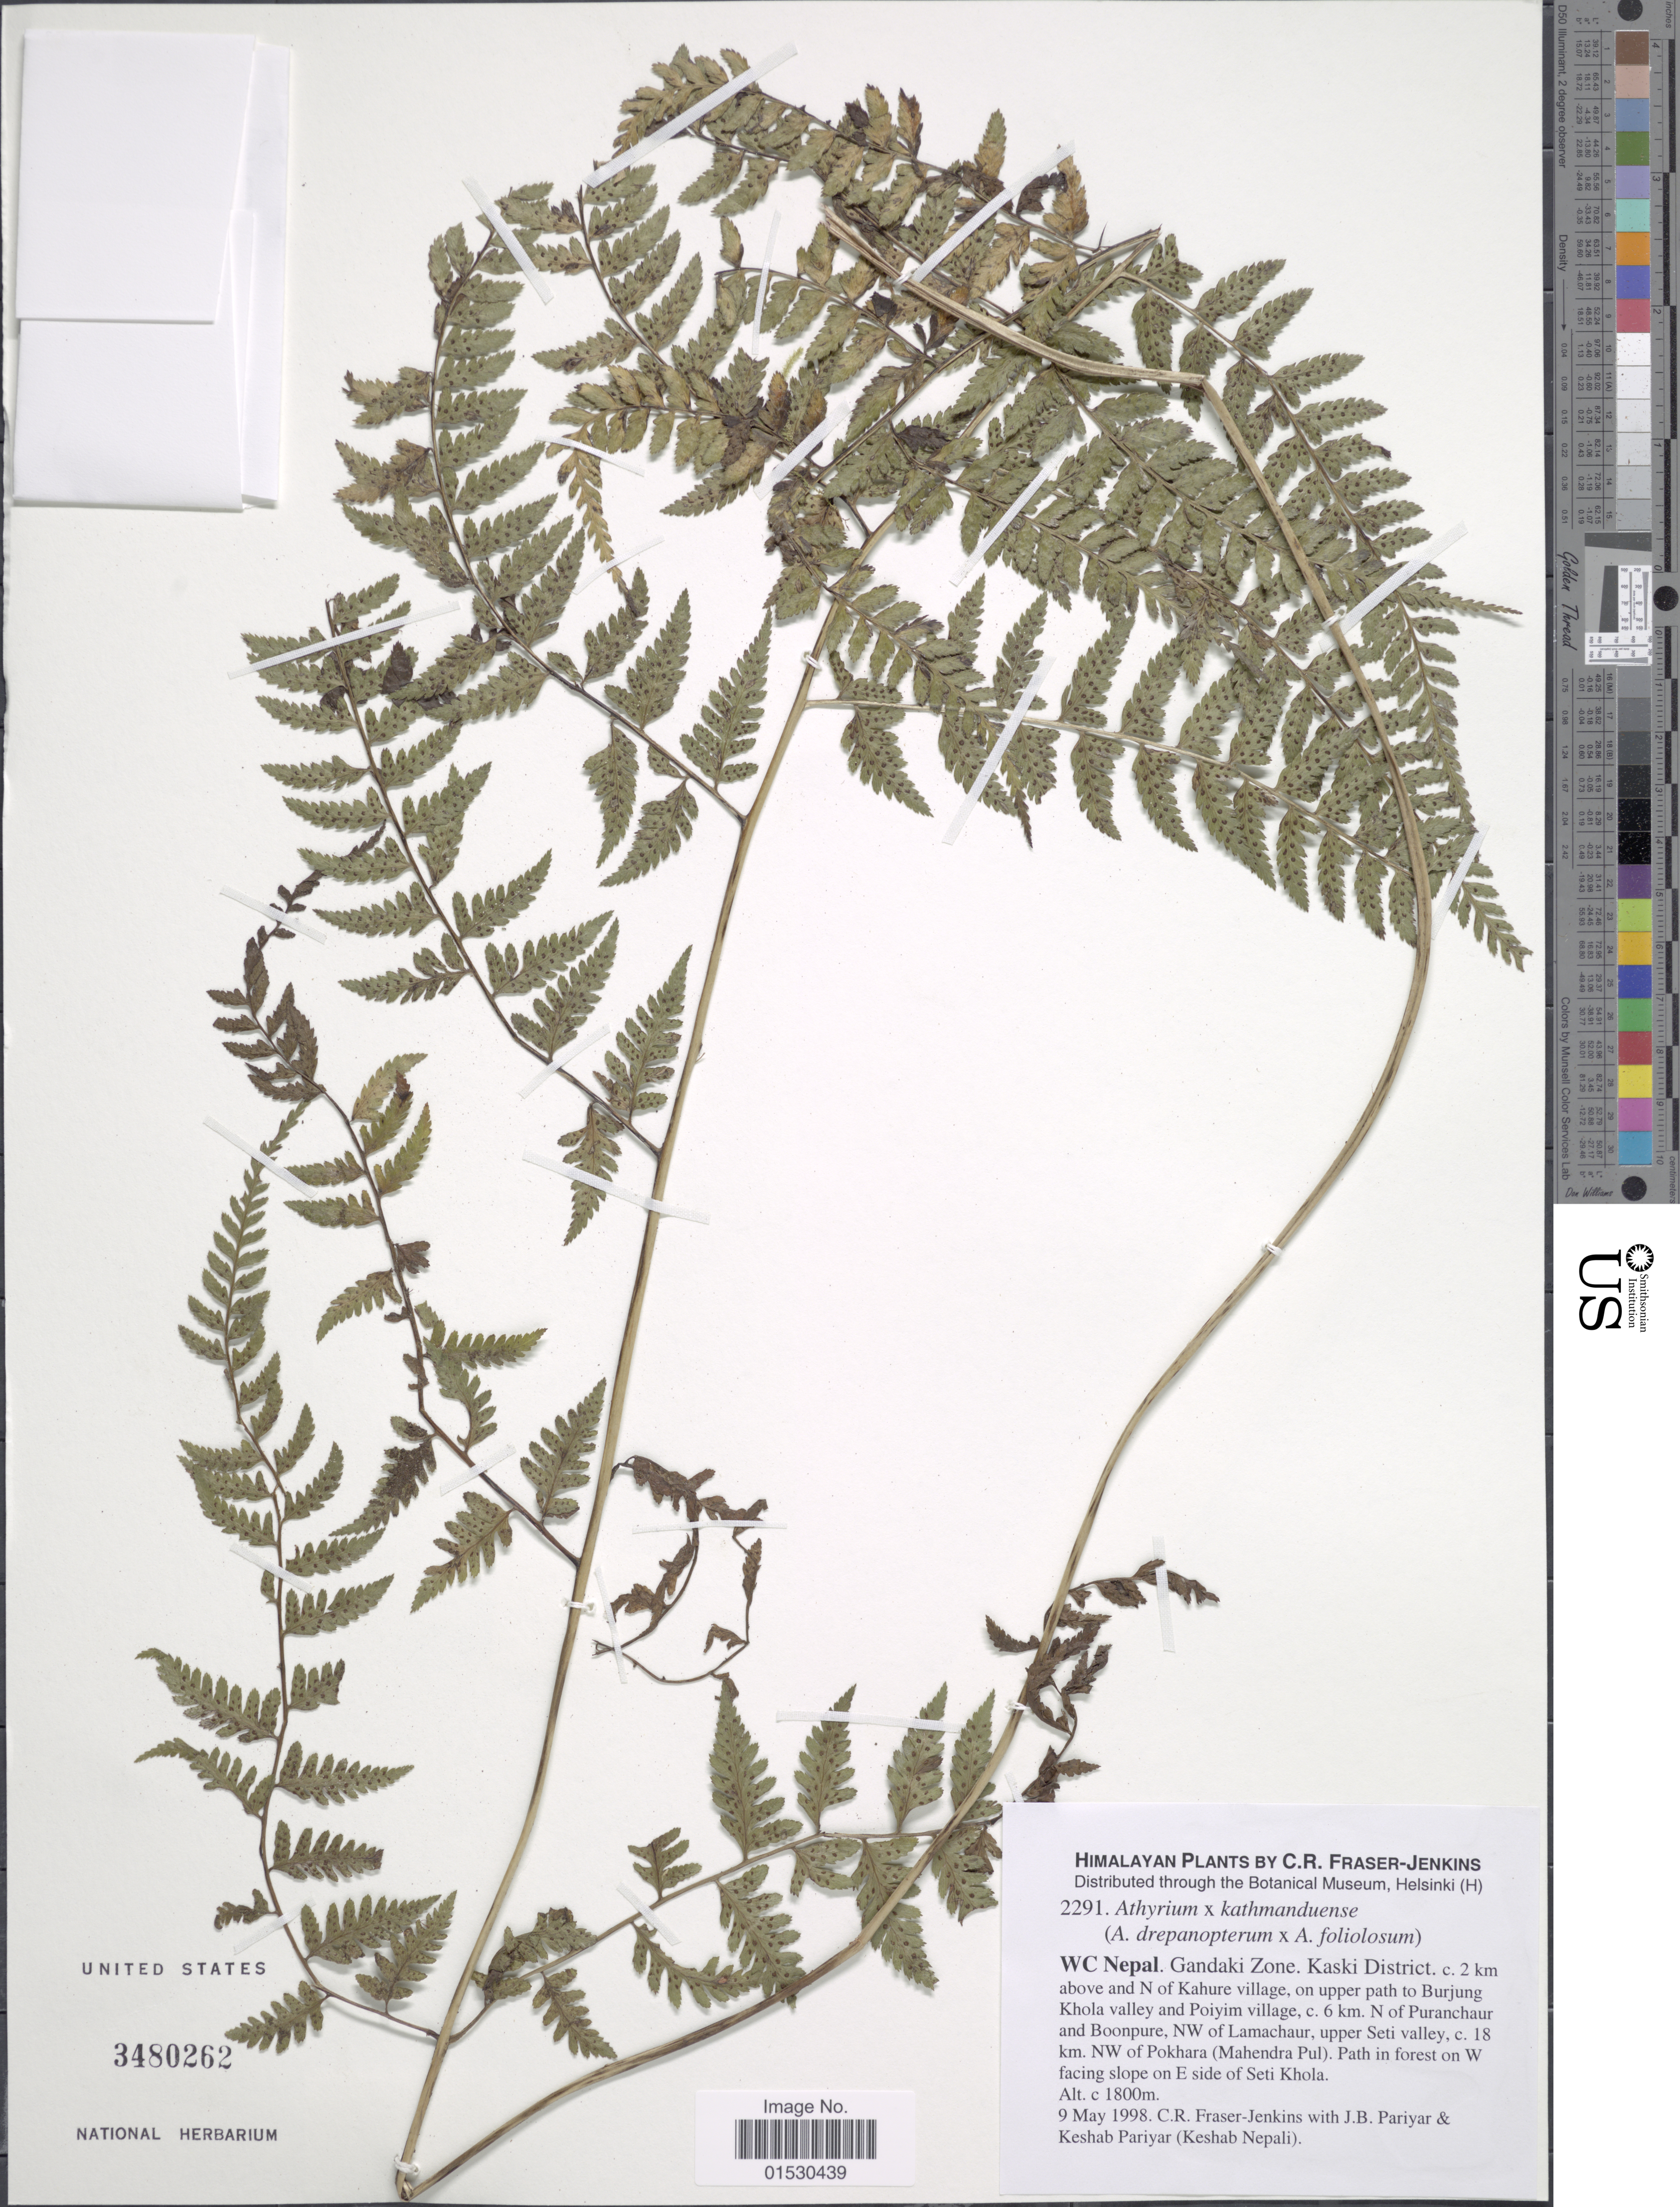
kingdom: Plantae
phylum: Tracheophyta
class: Polypodiopsida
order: Polypodiales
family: Athyriaceae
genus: Athyrium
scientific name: Athyrium x kathmanduense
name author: Fraser-Jenk.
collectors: C. R. Fraser-Jenkins, J. Pariyar & K. Pariyar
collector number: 2291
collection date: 1998-05-09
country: Nepal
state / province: Gandaki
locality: WC Nepal. Gandaki Zone. Kaski District. c. 2 km above and N of Kahure village, on upper path to Burjung Khola valley and Poiyim village, c. 6 km. N of Puranchaur and Boonpure, NW of Lamachaur, upper Seti valley, c. 18 km. NW of Pokhara (Mahendra Pul). Path in forest on W facing slopes on E side of Seti Khola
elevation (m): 1800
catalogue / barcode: US 3480262